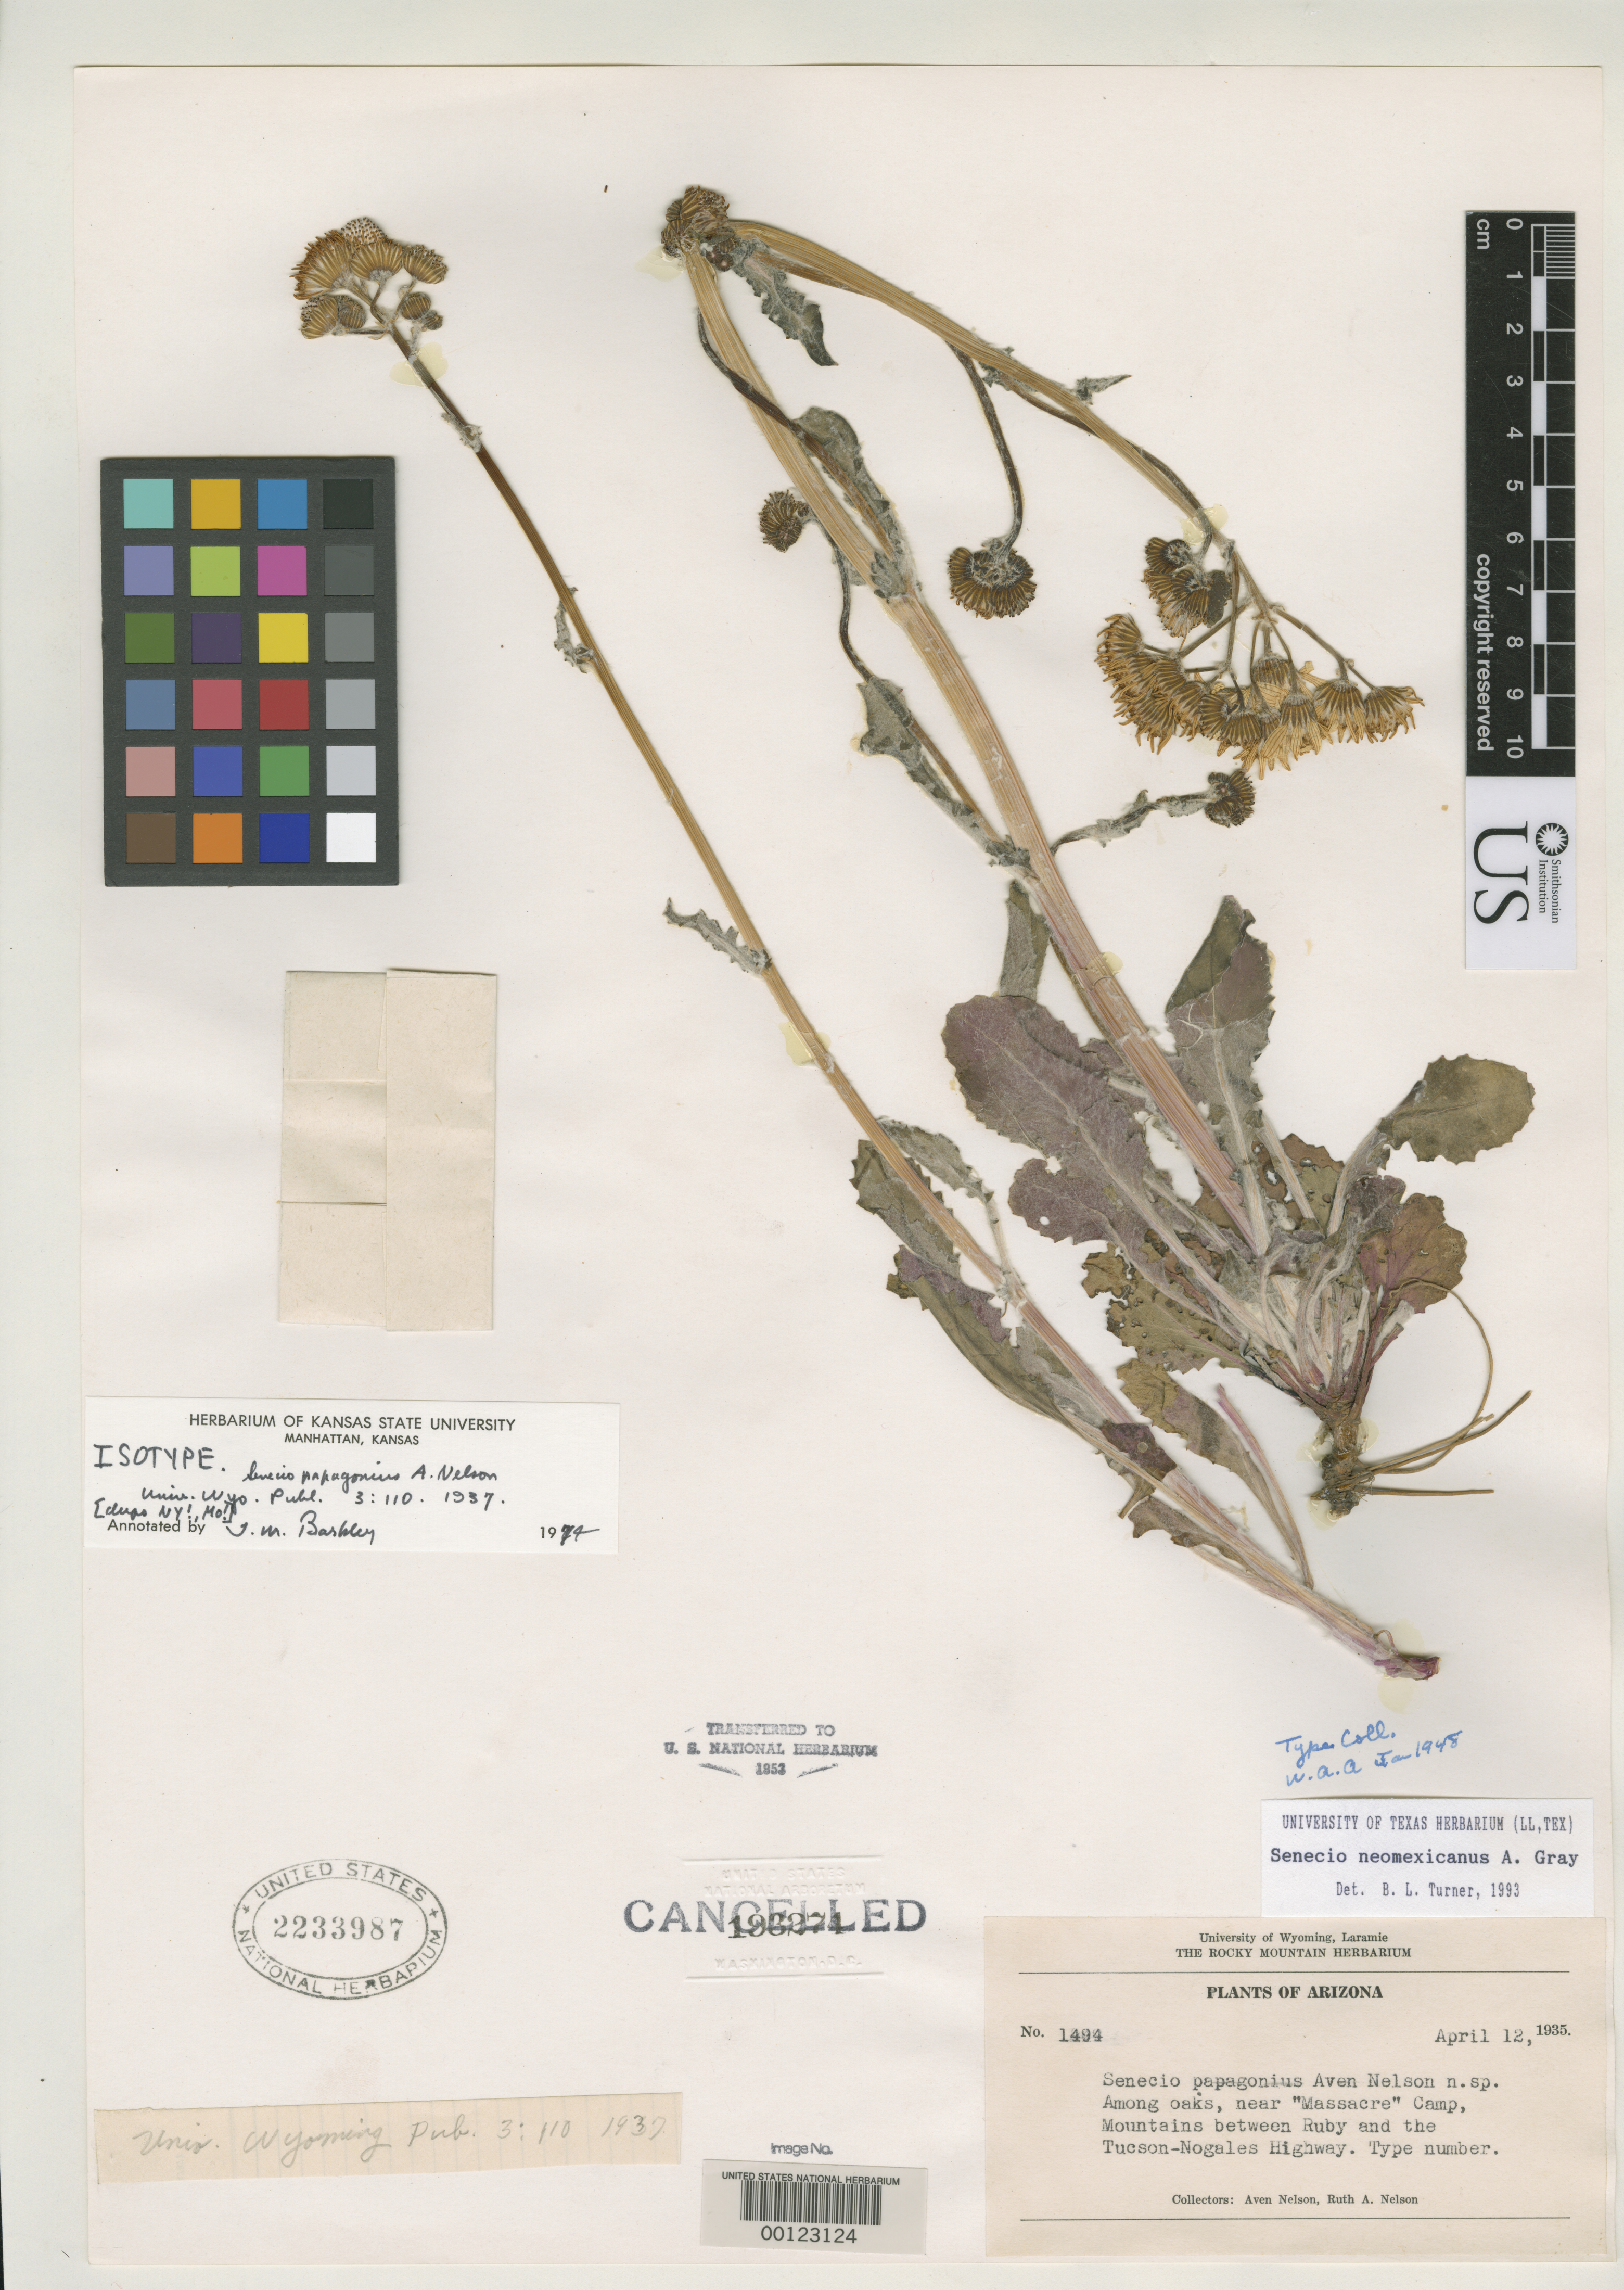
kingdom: Plantae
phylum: Tracheophyta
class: Magnoliopsida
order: Asterales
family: Asteraceae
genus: Senecio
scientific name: Senecio papagonius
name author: A. Nelson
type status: Isotype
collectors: A. Nelson & R. A. Nelson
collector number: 1494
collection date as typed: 12 Apr 1935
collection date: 1935-04-12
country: United States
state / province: Arizona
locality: Near Massacre Camp, mountains between Ruby & Tucson - Nogales Highway.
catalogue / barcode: US 2233987